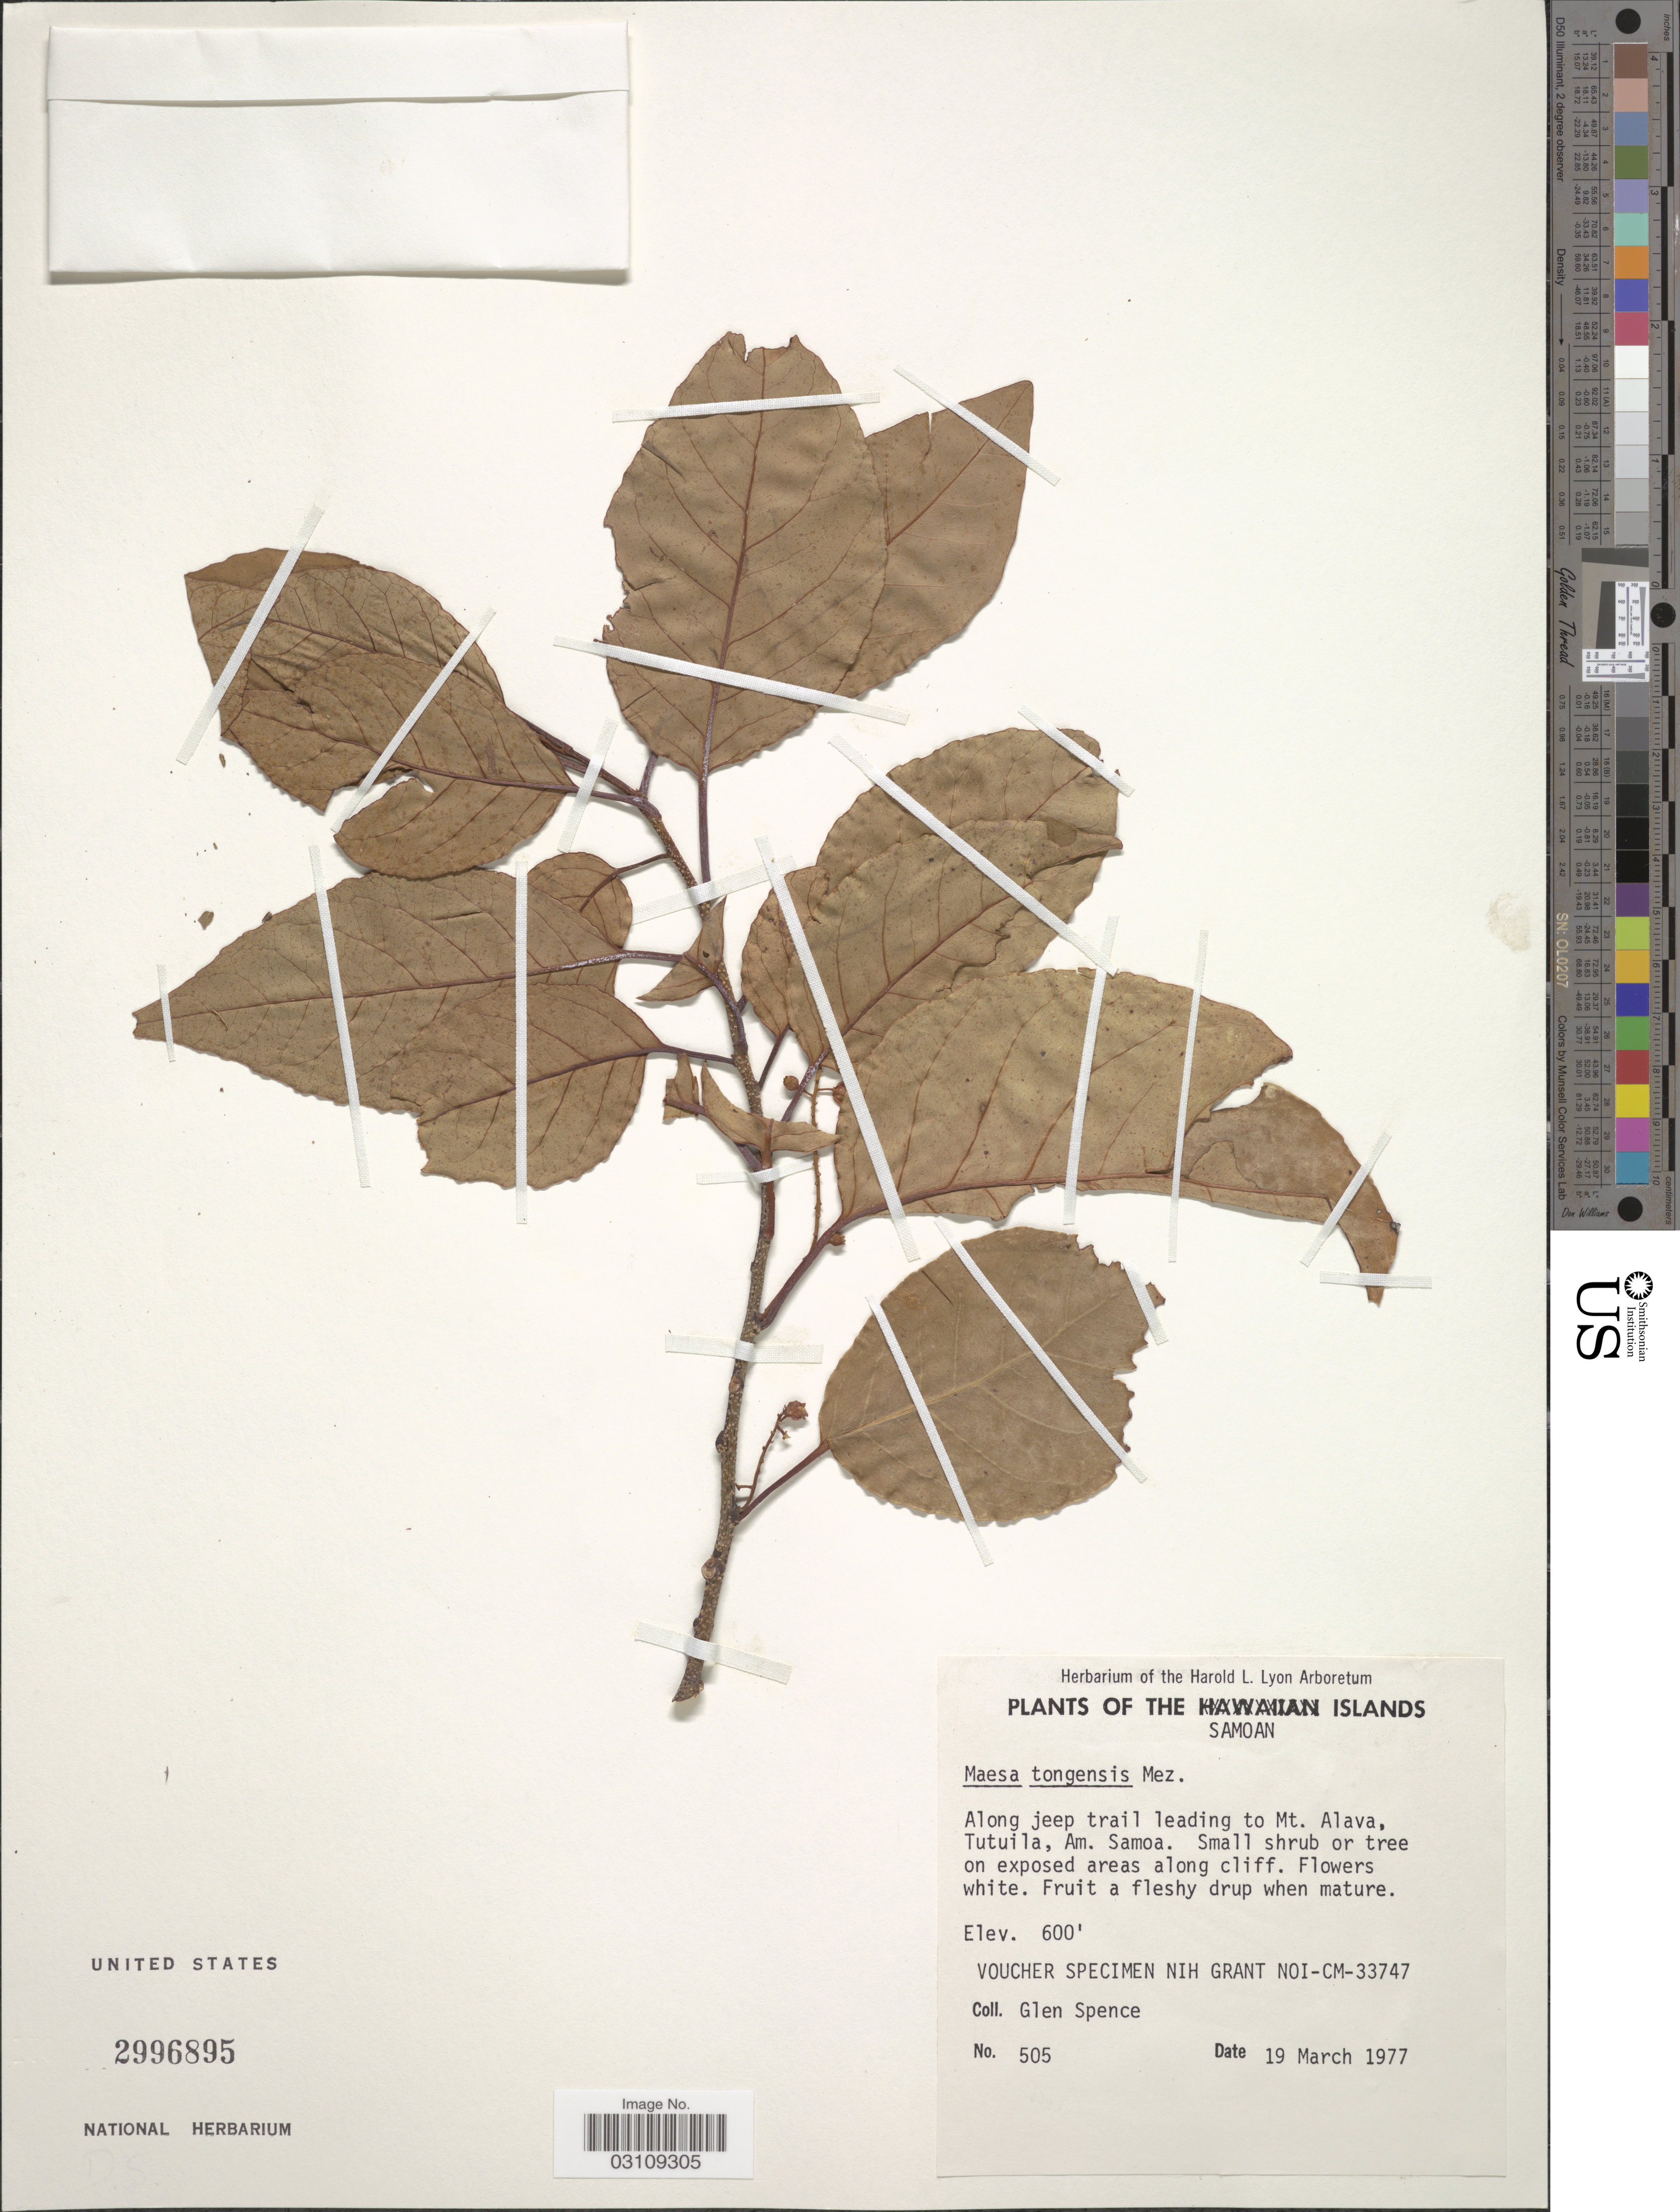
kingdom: Plantae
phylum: Tracheophyta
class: Magnoliopsida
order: Ericales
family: Primulaceae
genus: Maesa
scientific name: Maesa tongensis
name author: Mez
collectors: G. Spence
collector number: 505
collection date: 1977-03-19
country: American Samoa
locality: Samoan Islands. Along jeep trail leading to Mt. Alava, Tutuila.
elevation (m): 183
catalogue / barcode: US 2996895